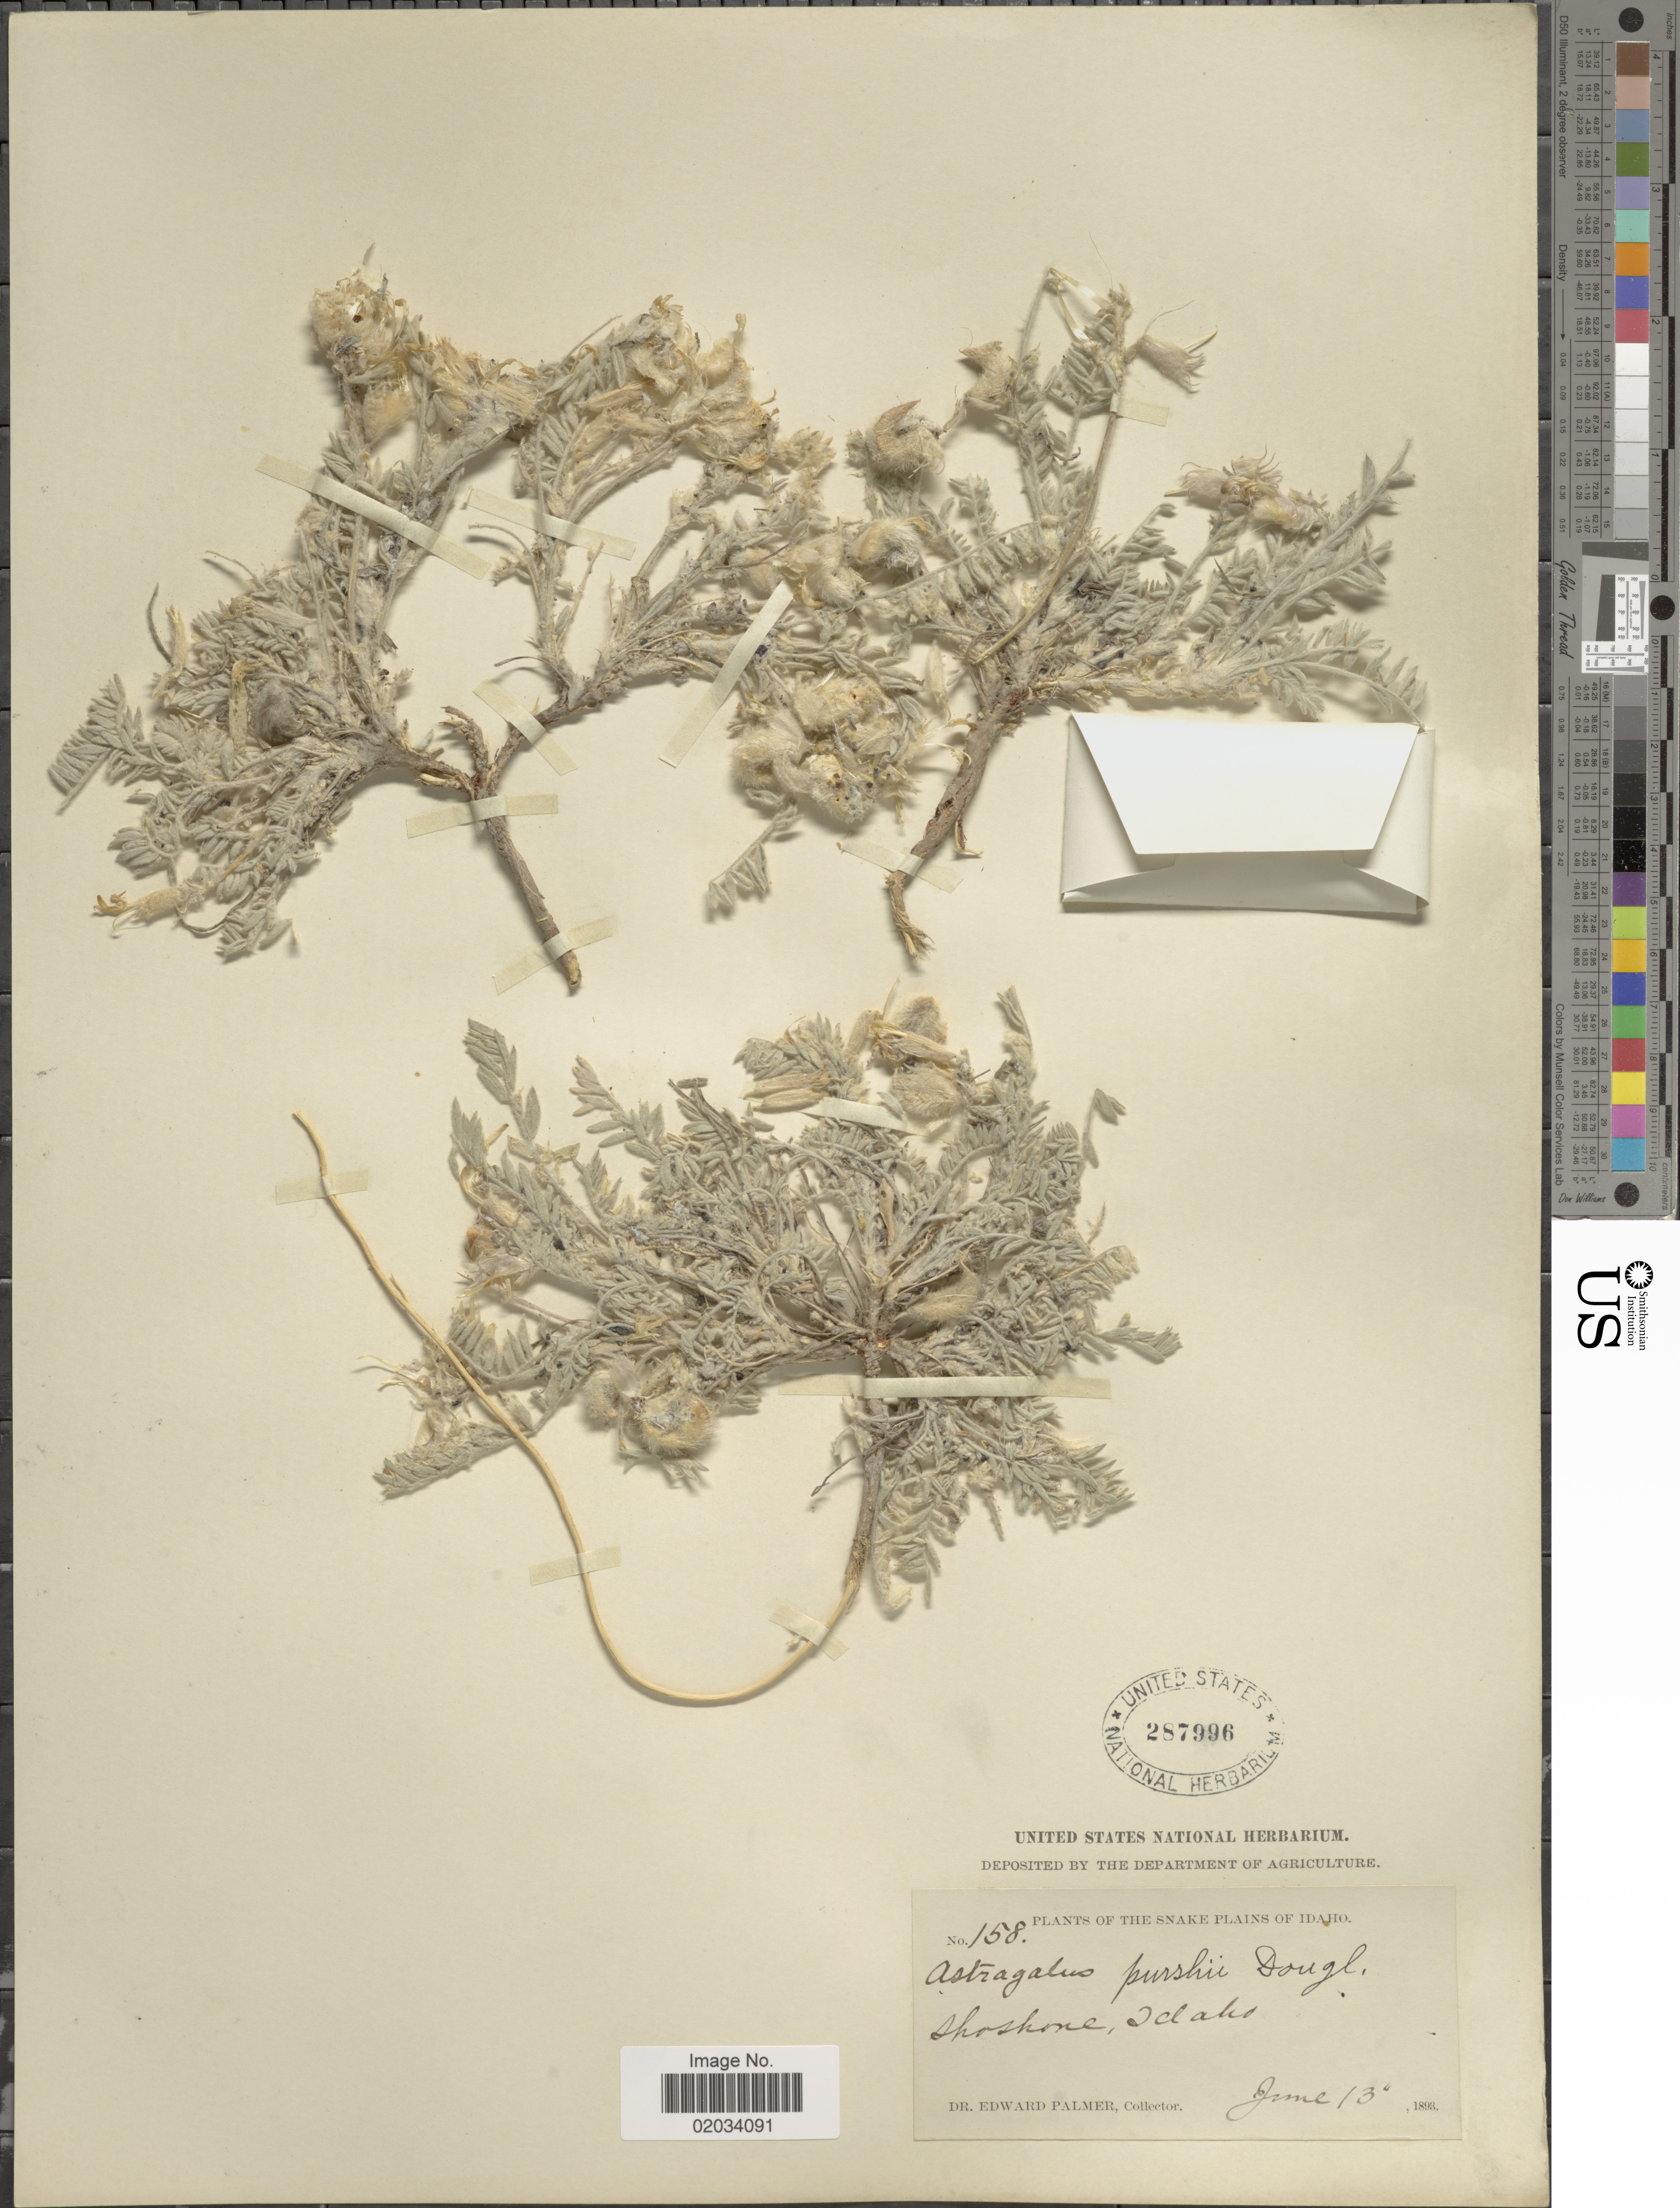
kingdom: Plantae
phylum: Tracheophyta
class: Magnoliopsida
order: Fabales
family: Fabaceae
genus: Astragalus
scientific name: Astragalus purshii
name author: Douglas ex Hook.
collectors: E. Palmer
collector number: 158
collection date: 1893-06-13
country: United States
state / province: Idaho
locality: Shoshone, Idaho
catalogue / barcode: US 287996